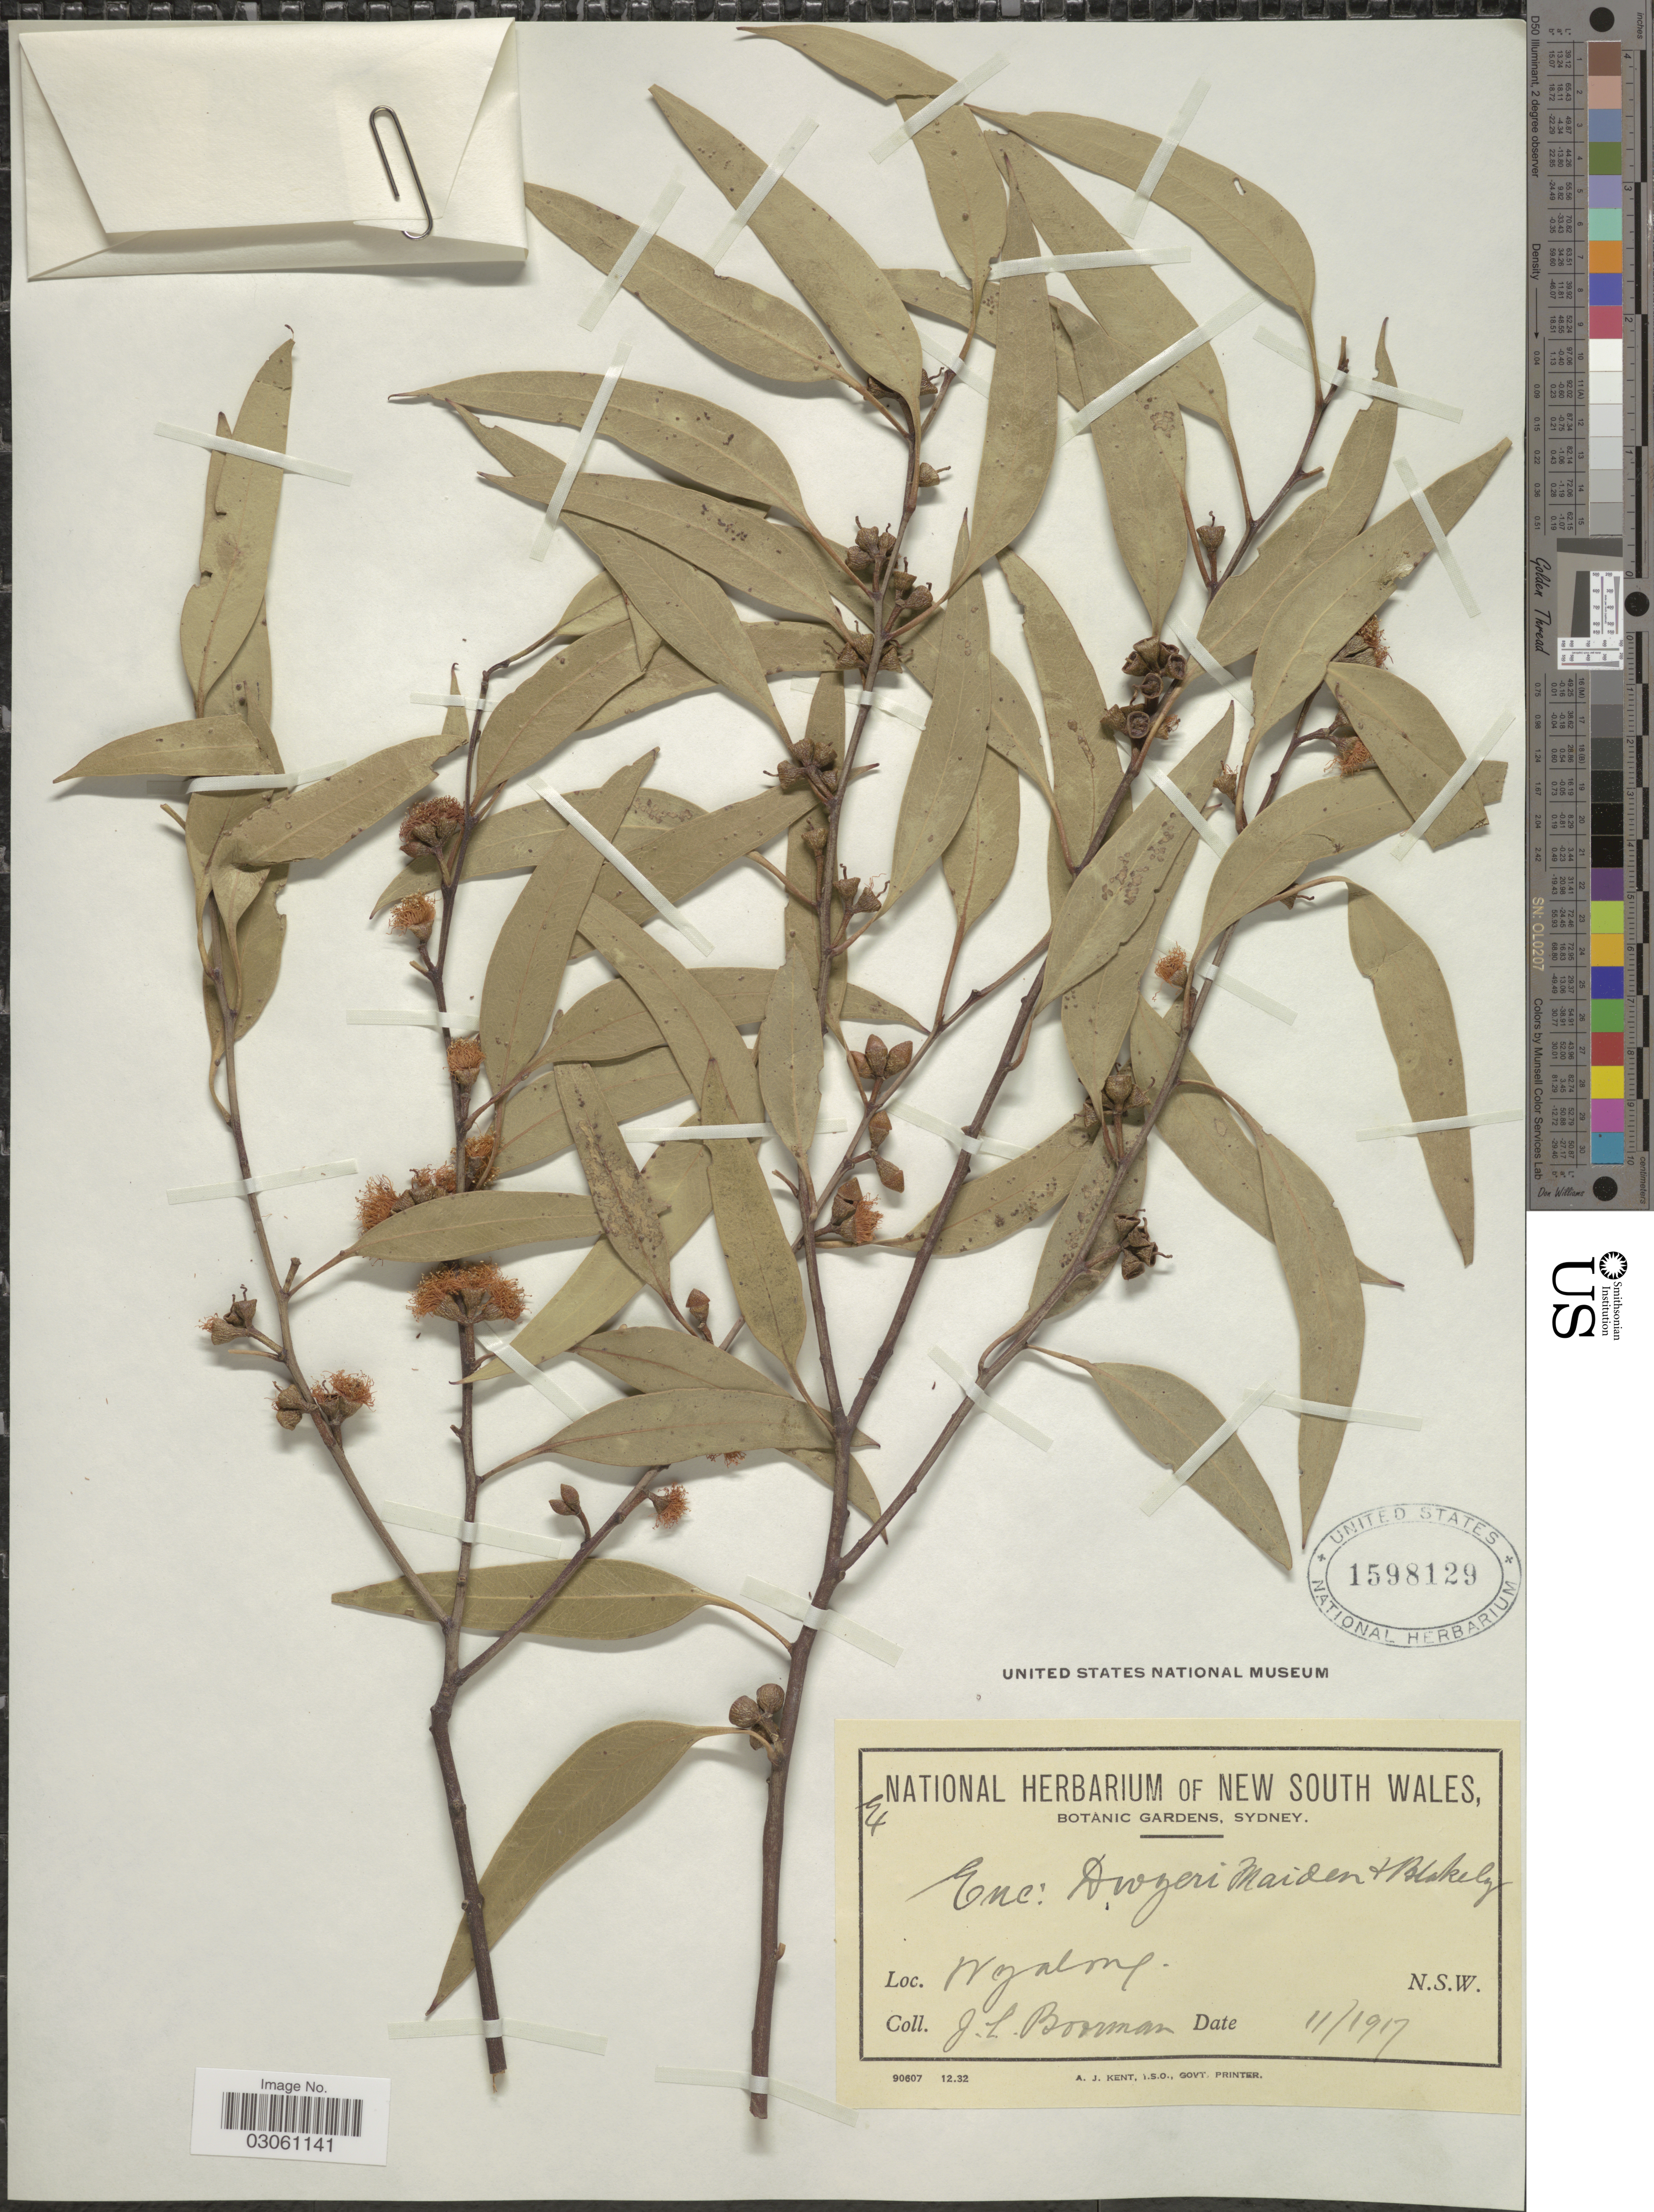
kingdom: Plantae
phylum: Tracheophyta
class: Magnoliopsida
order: Myrtales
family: Myrtaceae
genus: Eucalyptus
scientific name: Eucalyptus dwyeri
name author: Maiden & Blakely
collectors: J. Boorman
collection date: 1917-11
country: Australia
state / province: New South Wales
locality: Wyalong.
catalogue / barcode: US 1598129